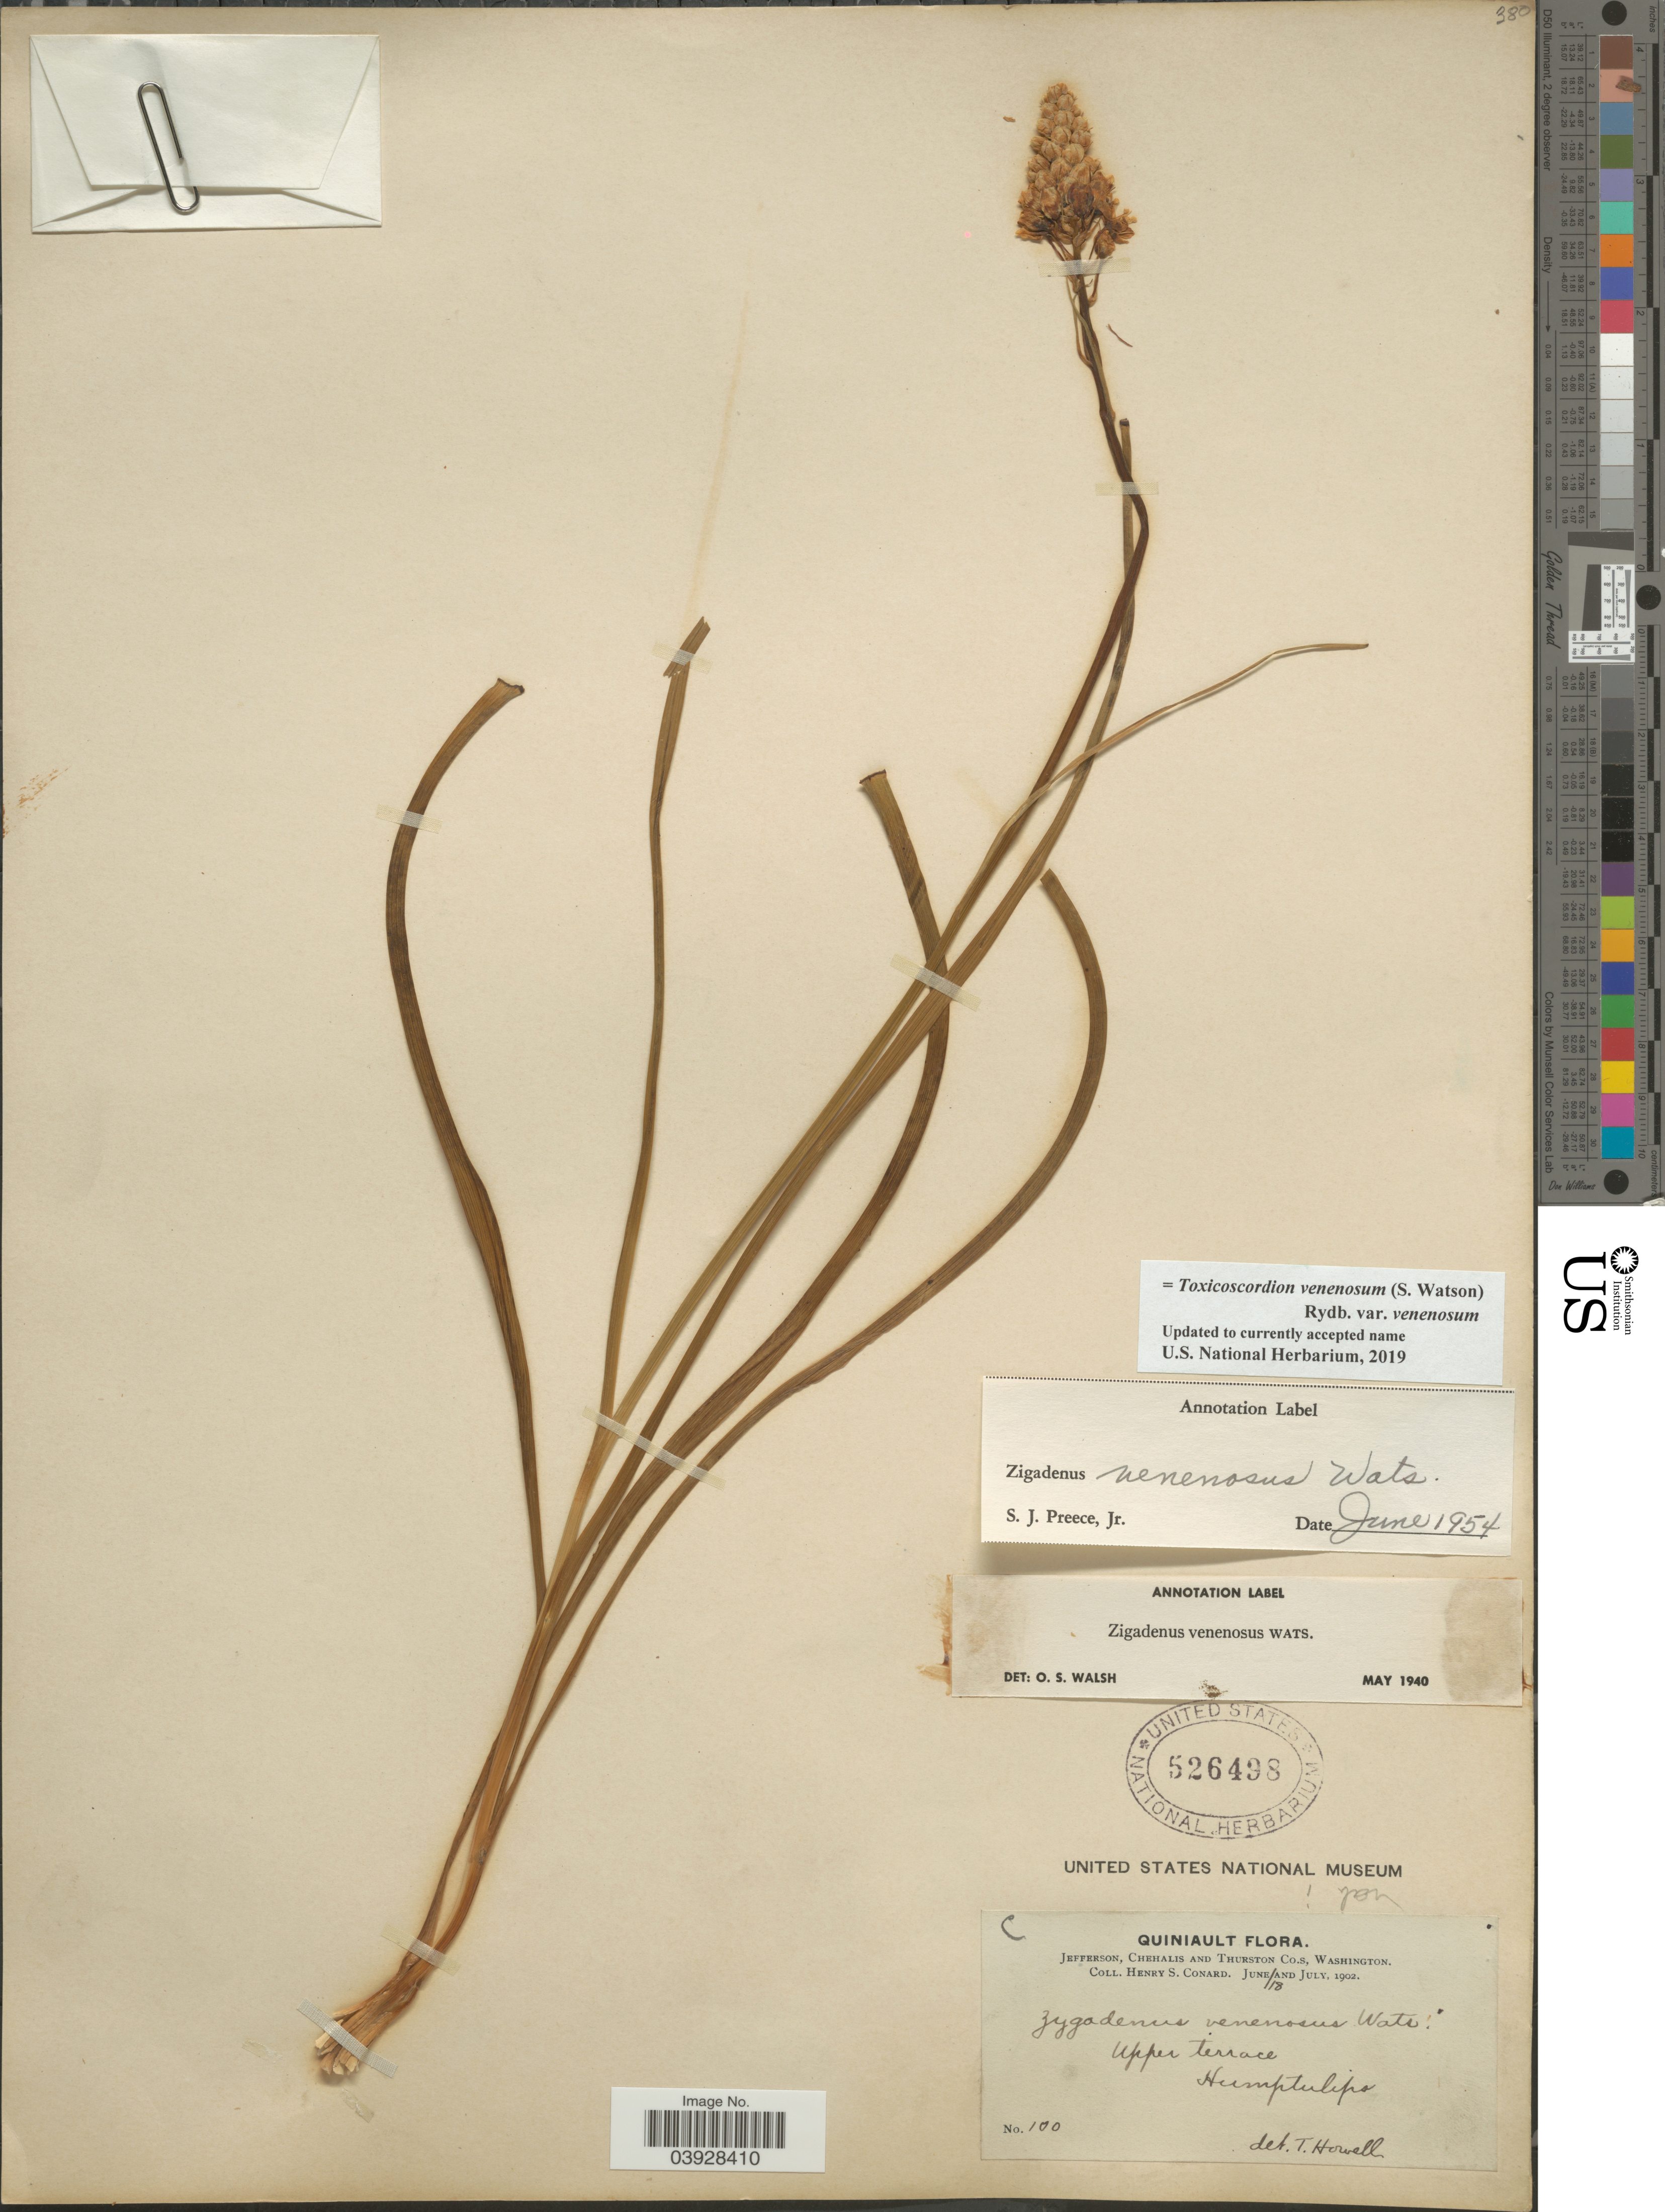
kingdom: Plantae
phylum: Tracheophyta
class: Liliopsida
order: Liliales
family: Melanthiaceae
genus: Toxicoscordion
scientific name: Toxicoscordion venenosum var. gramineum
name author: (Rydb.) Brasher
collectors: H. S. Conard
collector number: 100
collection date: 1902-06-18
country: United States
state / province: Washington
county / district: Thurston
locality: Quiniault. Jefferson, Chehalis and Thurston Co.s. Upper terrace. Humptulips.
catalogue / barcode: US 526498